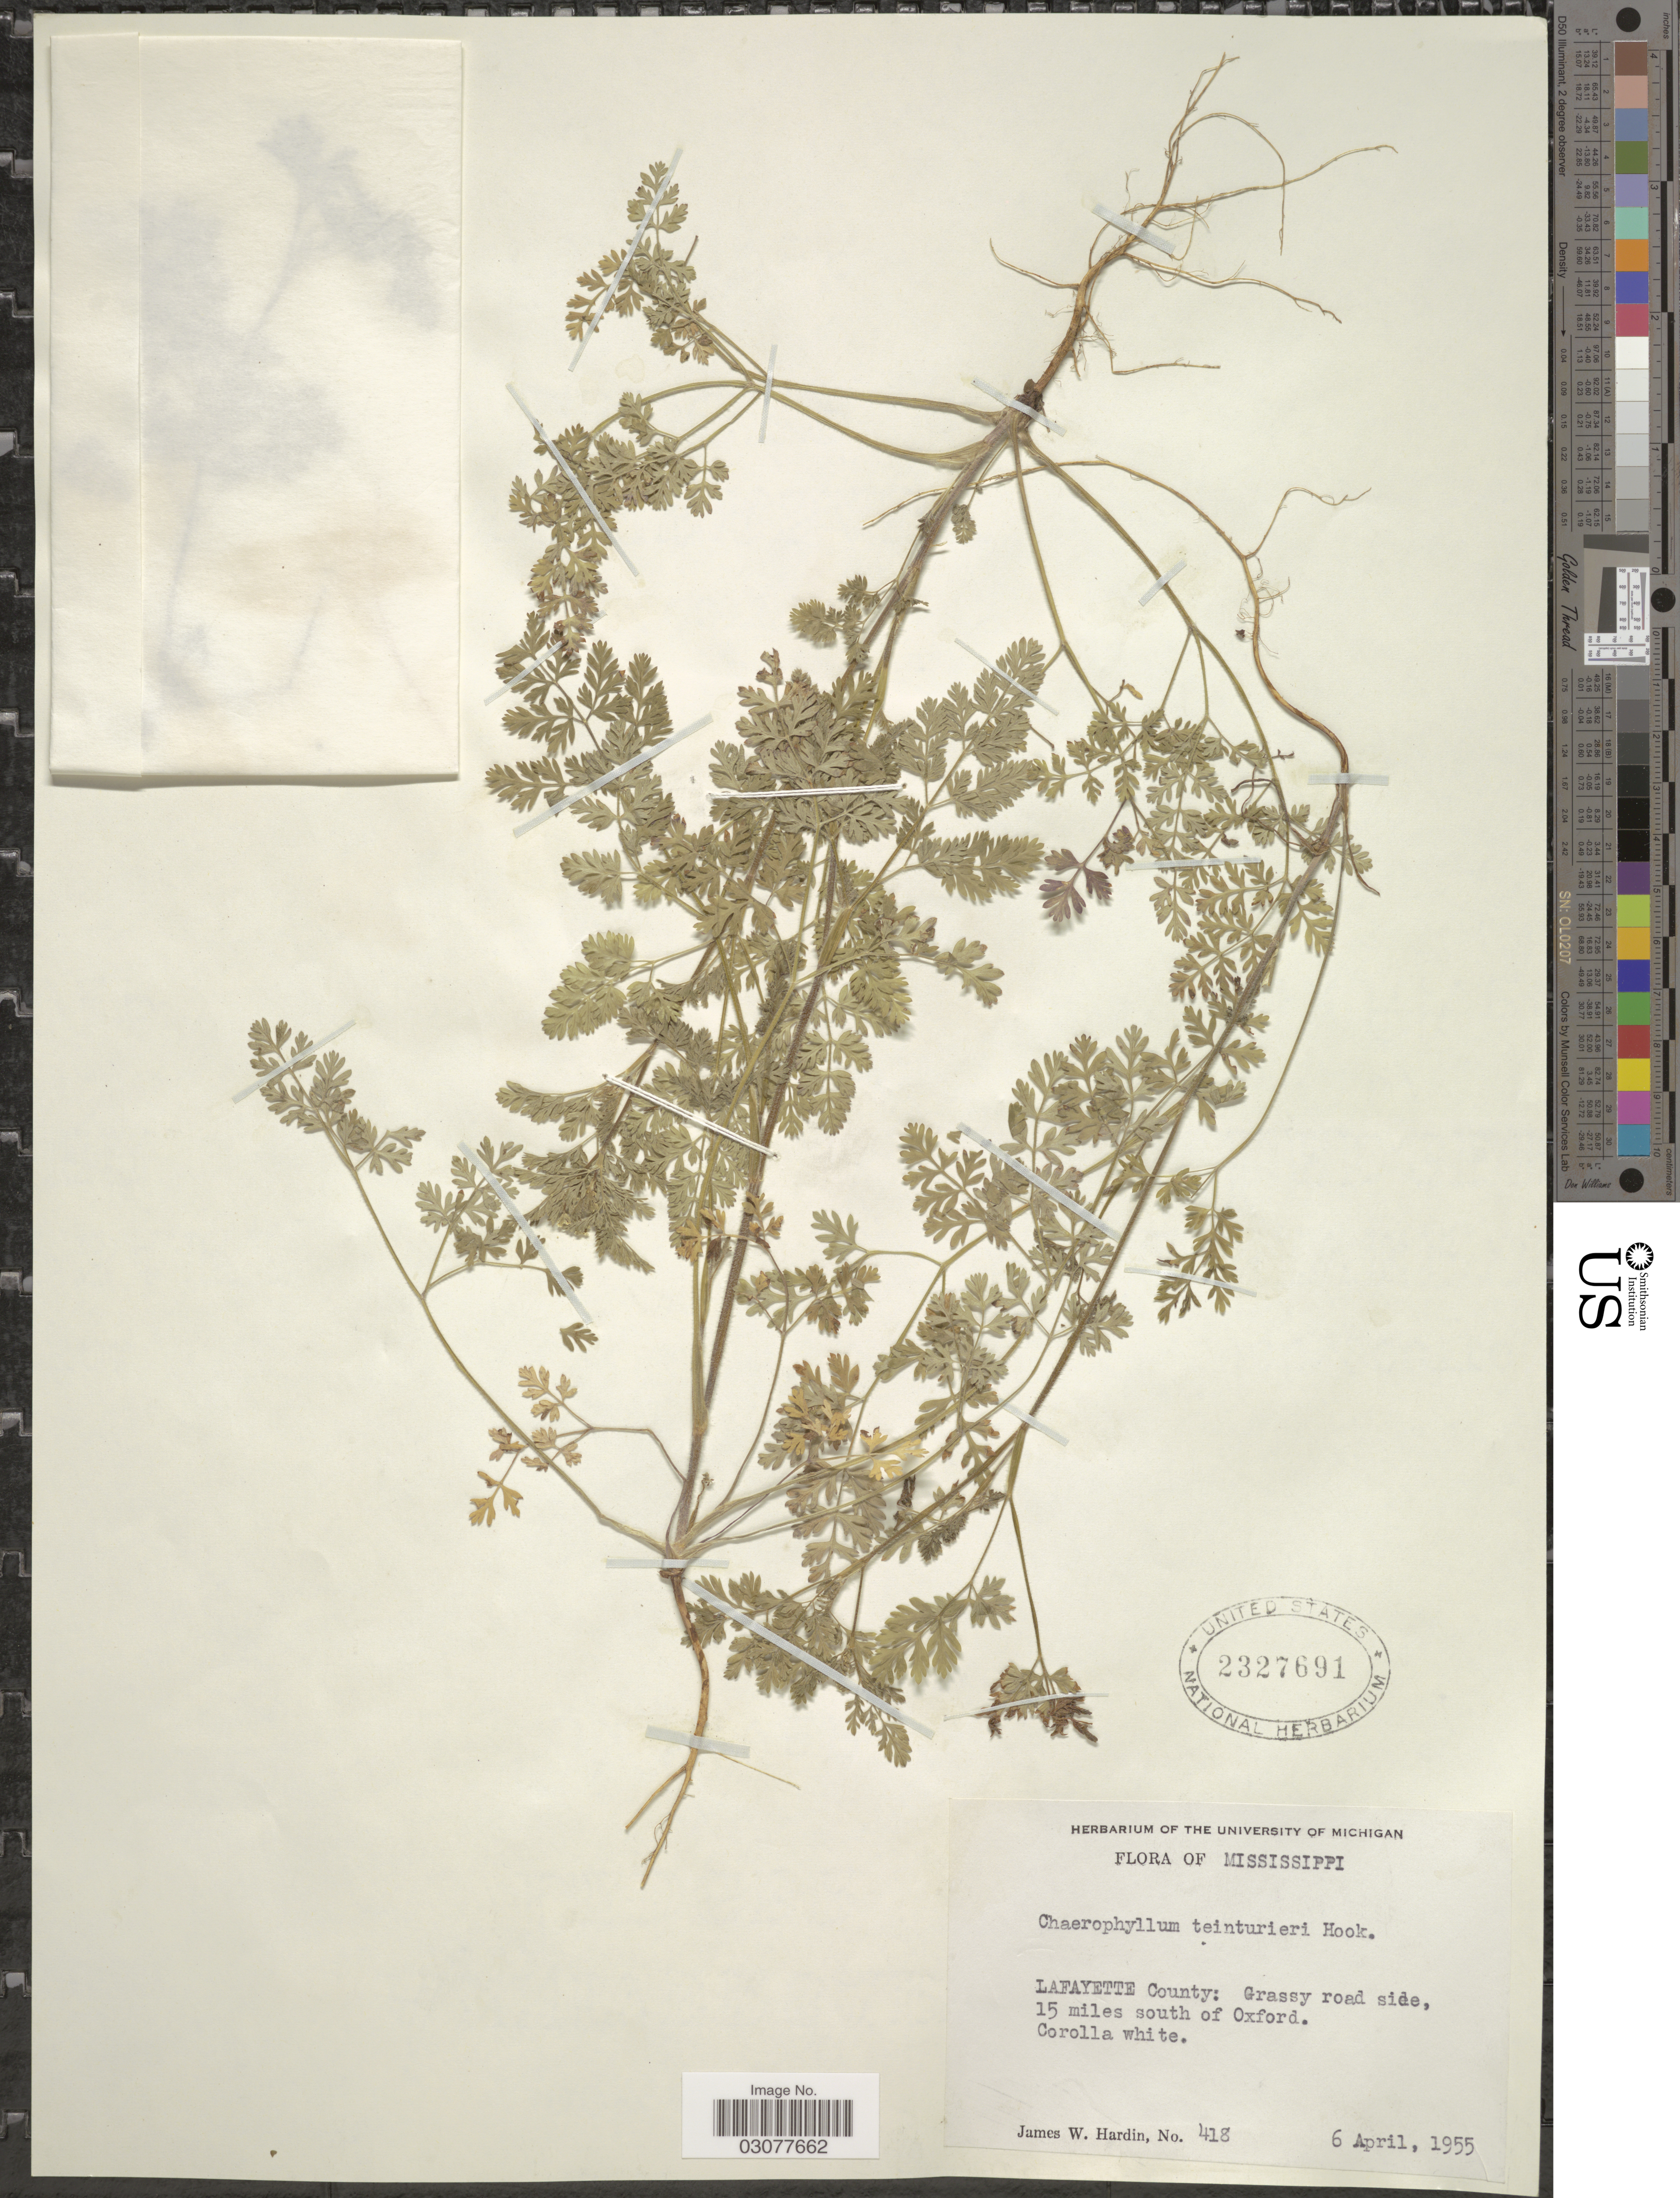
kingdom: Plantae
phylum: Tracheophyta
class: Magnoliopsida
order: Apiales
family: Apiaceae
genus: Chaerophyllum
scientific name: Chaerophyllum tainturieri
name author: Hook.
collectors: J. W. Hardin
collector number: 418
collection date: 1955-04-06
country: United States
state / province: Mississippi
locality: Lafayette County: Grassy road side, 15 miles south of Oxford.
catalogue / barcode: US 2327691